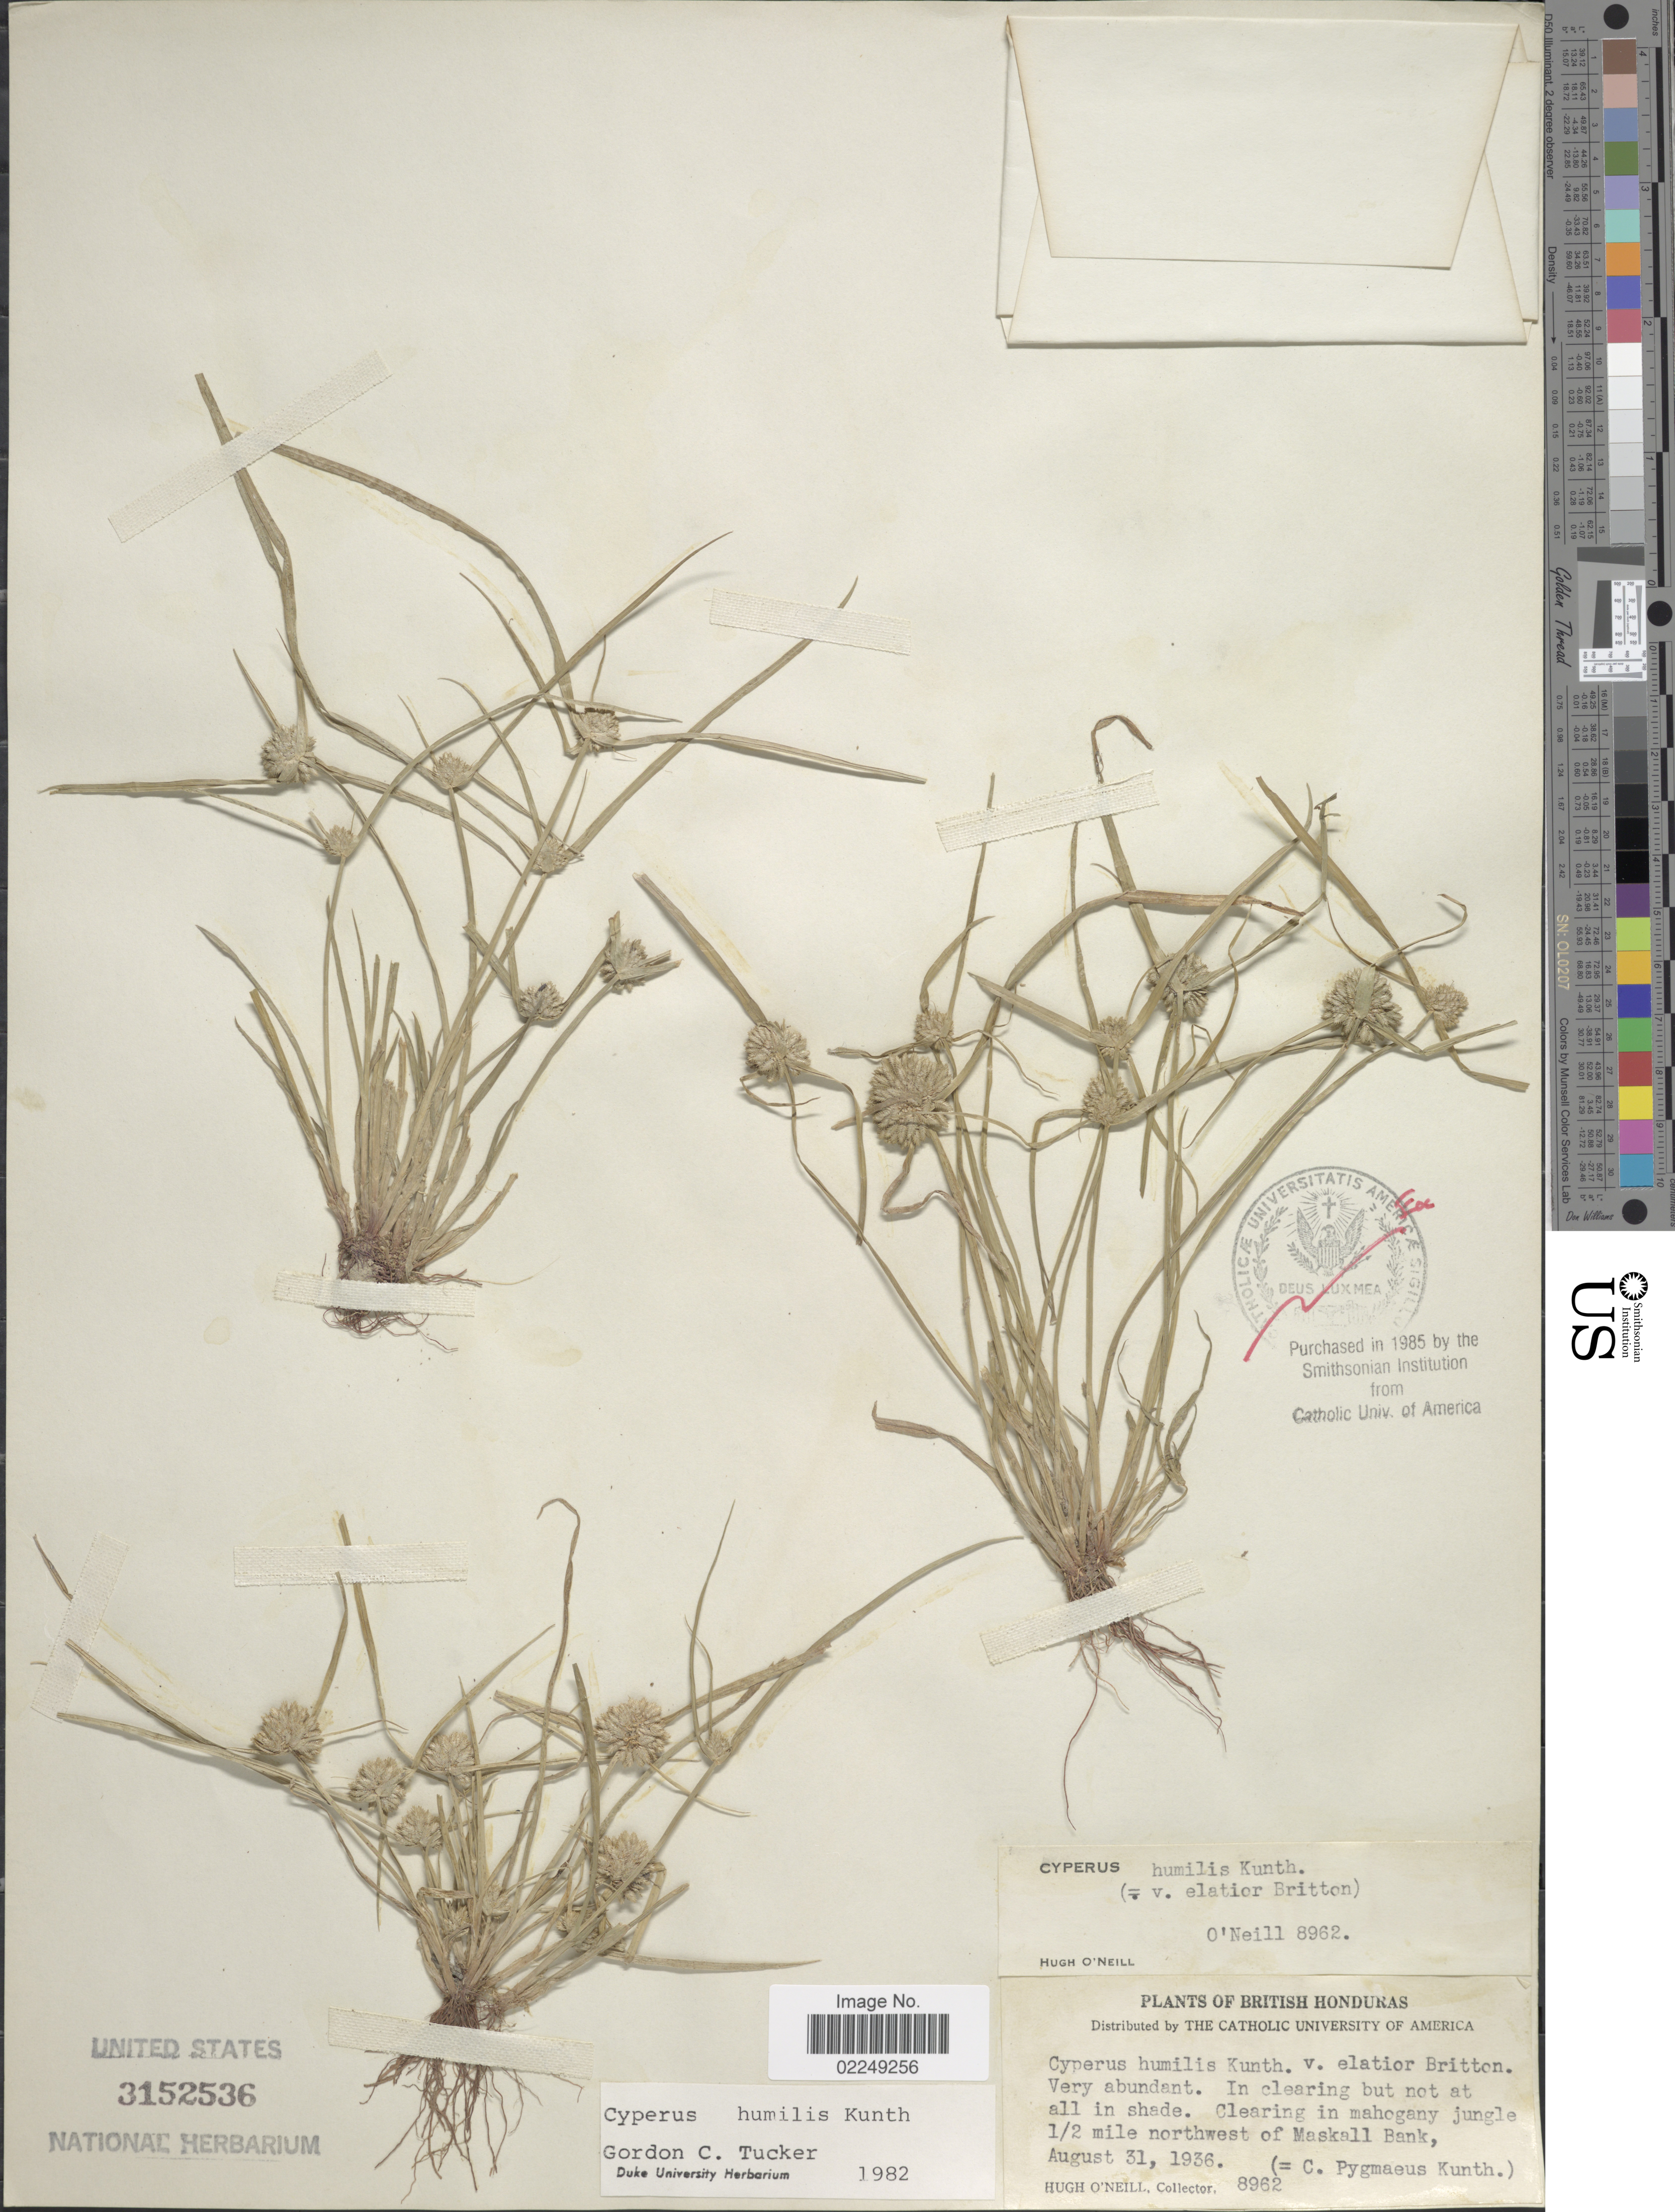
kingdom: Plantae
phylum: Tracheophyta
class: Liliopsida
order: Poales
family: Cyperaceae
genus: Cyperus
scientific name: Cyperus humilis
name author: Kunth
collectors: H. O'Neill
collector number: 8962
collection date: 1936-08-31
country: Belize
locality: British Honduras, ½ mile northwest of Maskall Bank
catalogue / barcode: US 3152536